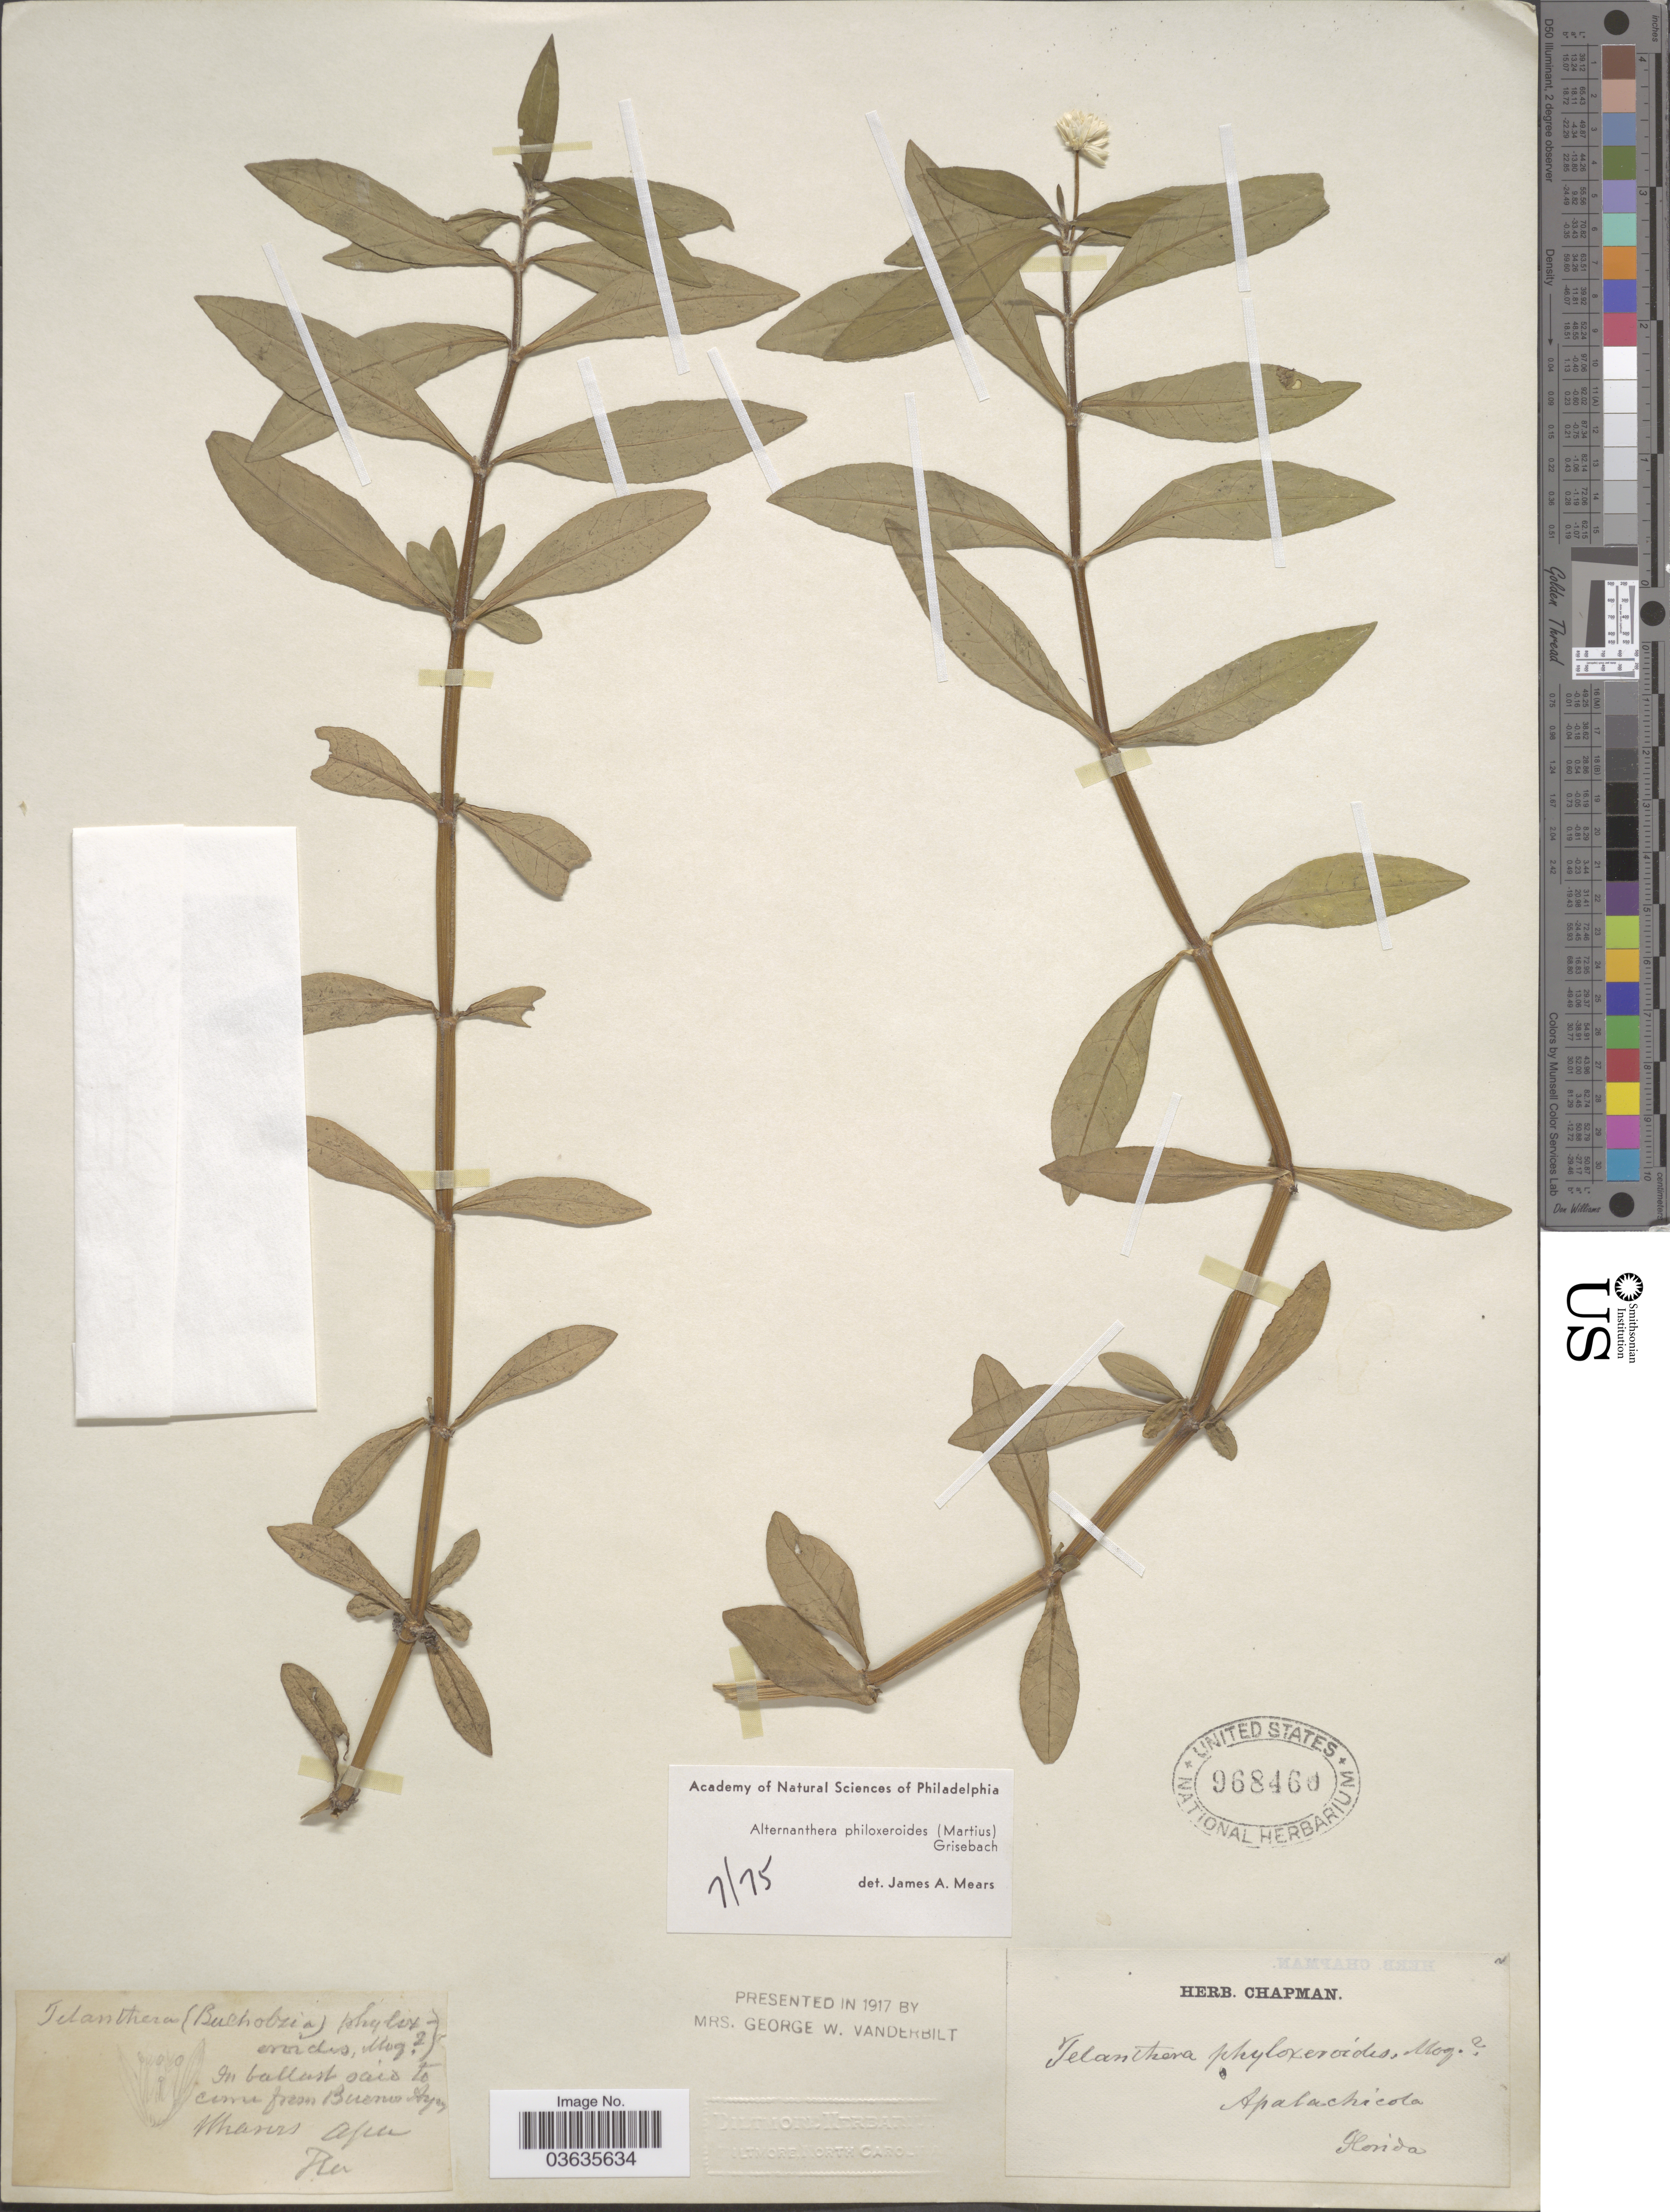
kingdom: Plantae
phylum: Tracheophyta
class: Magnoliopsida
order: Caryophyllales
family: Amaranthaceae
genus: Alternanthera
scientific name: Alternanthera philoxeroides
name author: (Mart.) Griseb.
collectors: ex herb. Chapman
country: United States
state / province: Florida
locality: Apalachicola. In ballast said to come from Bueno Ayres.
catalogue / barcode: US 968460